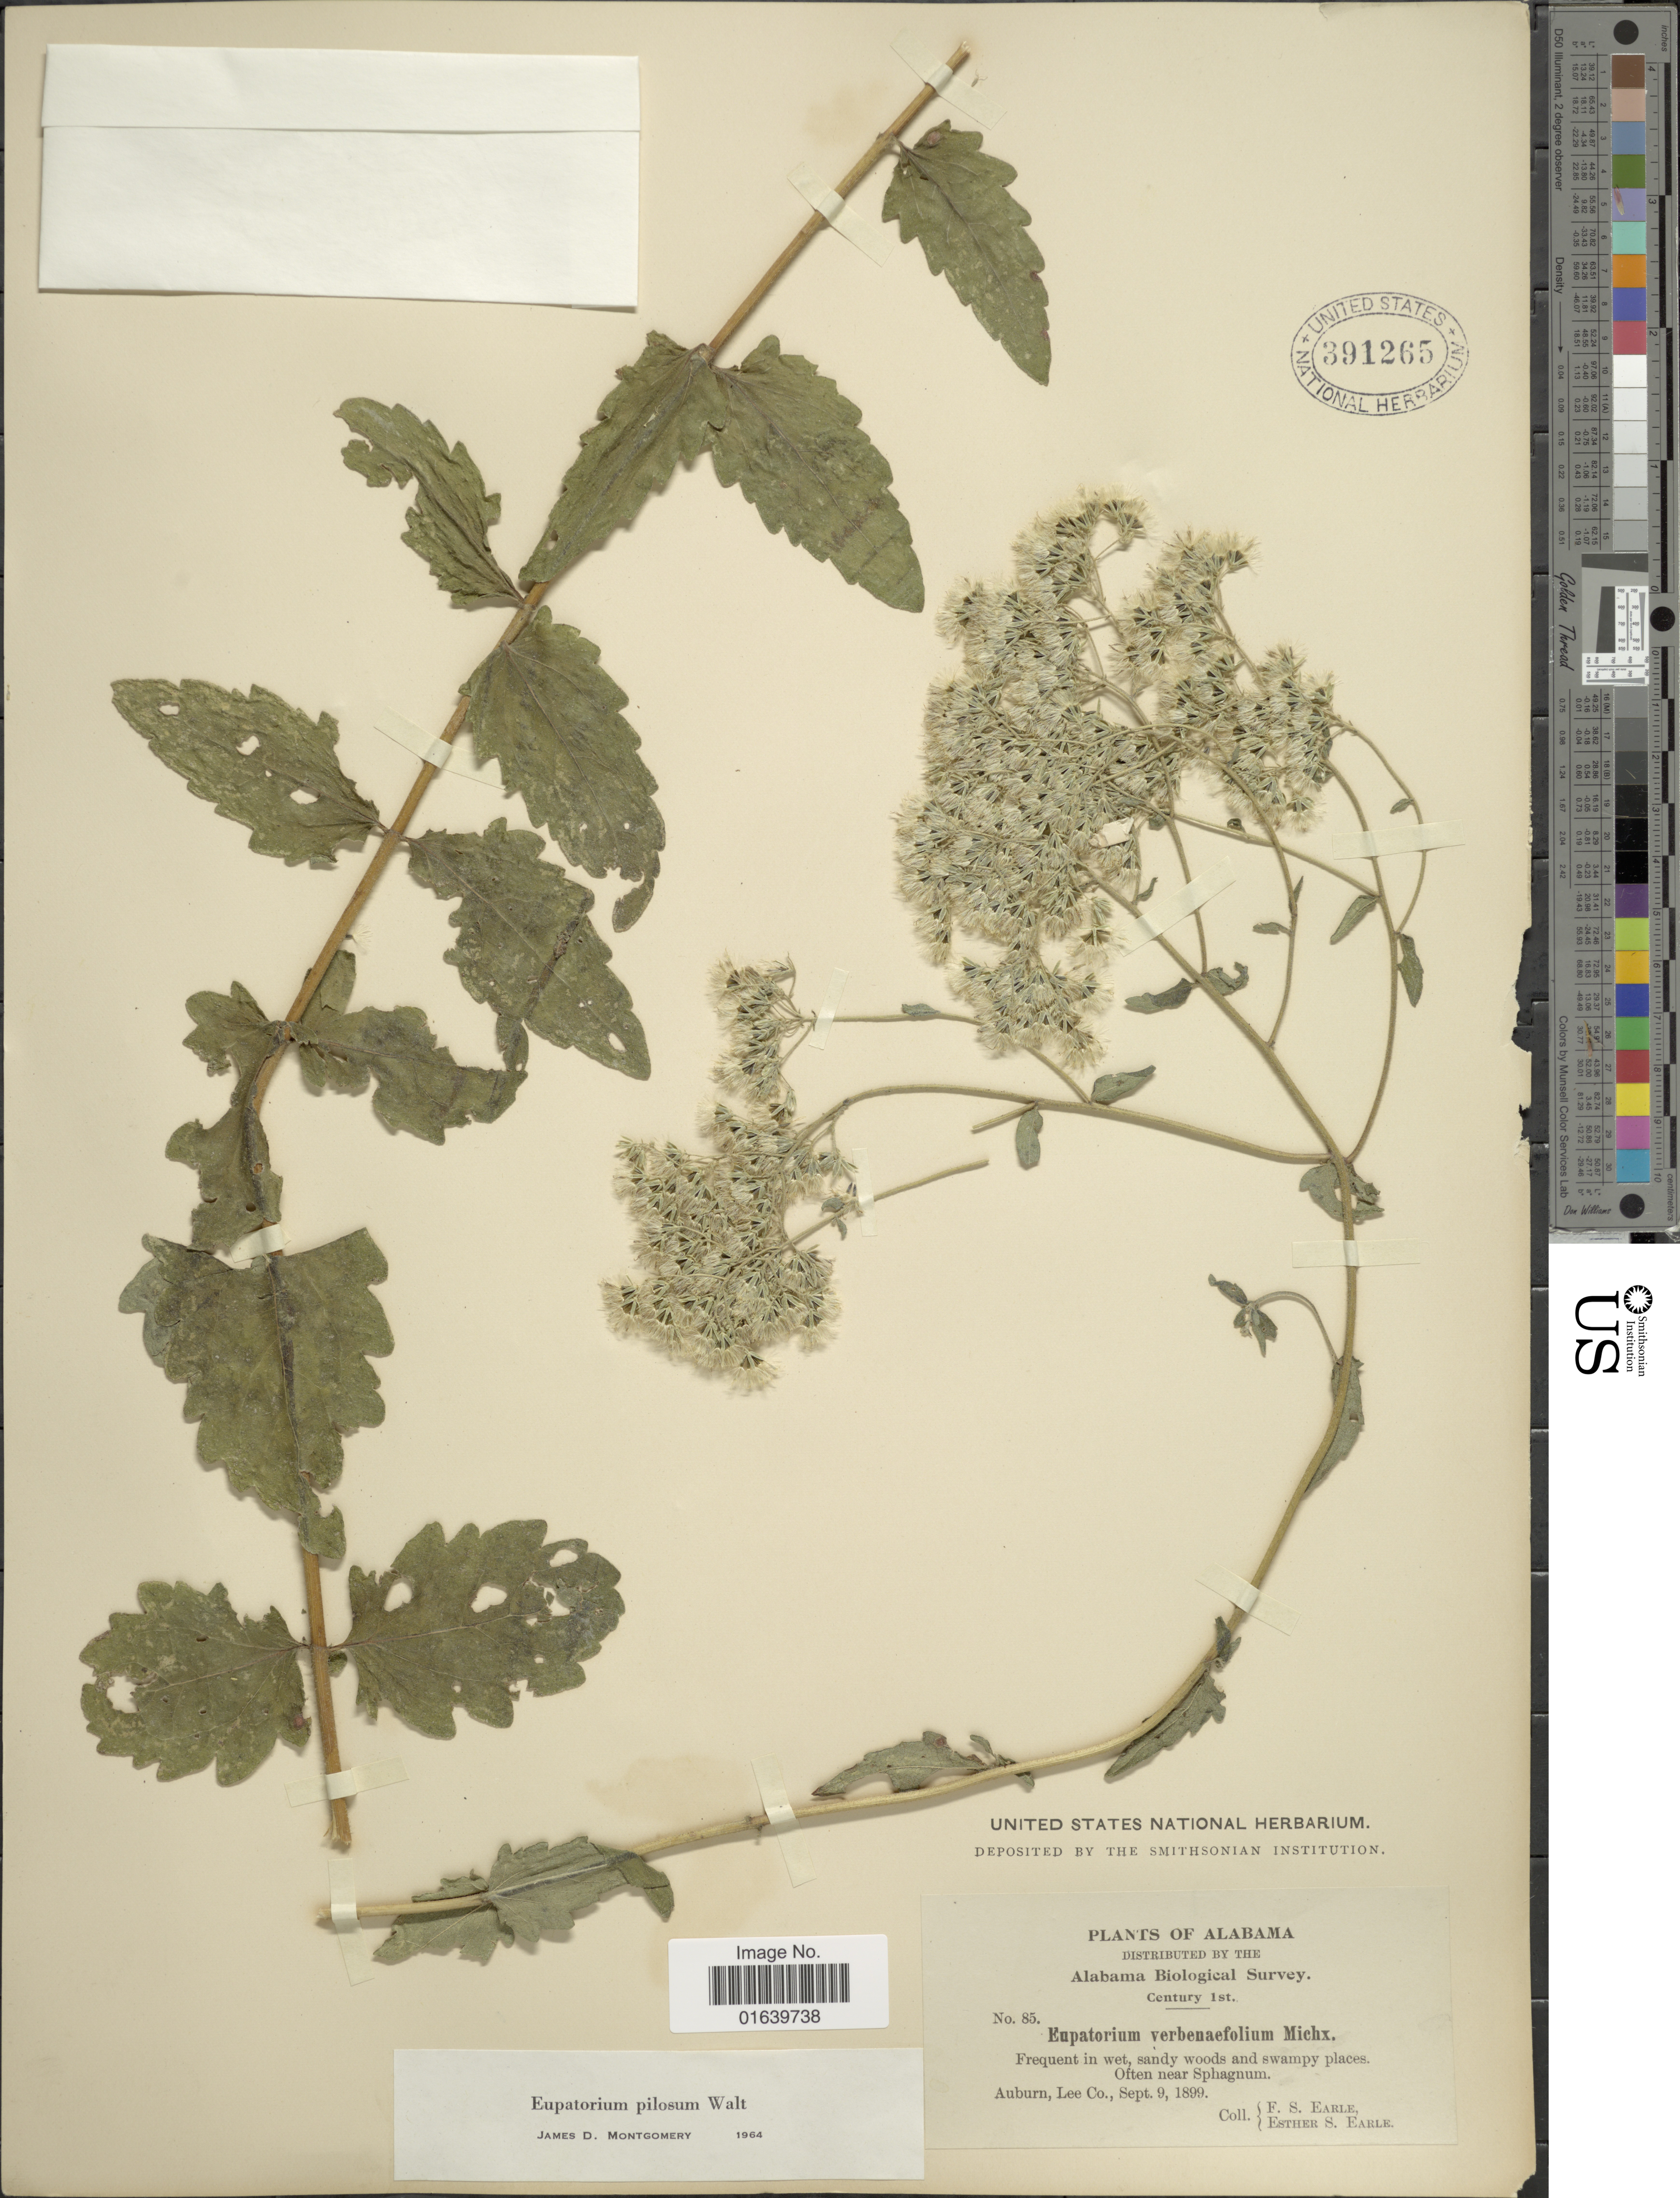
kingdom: Plantae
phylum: Tracheophyta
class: Magnoliopsida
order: Asterales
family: Asteraceae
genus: Eupatorium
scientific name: Eupatorium pilosum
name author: Walter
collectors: F. S. Earle & E. S. Earle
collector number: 85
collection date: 1899-09-09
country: United States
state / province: Alabama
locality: Near Sphagnum. Auburn, Lee Co.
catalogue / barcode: US 391265